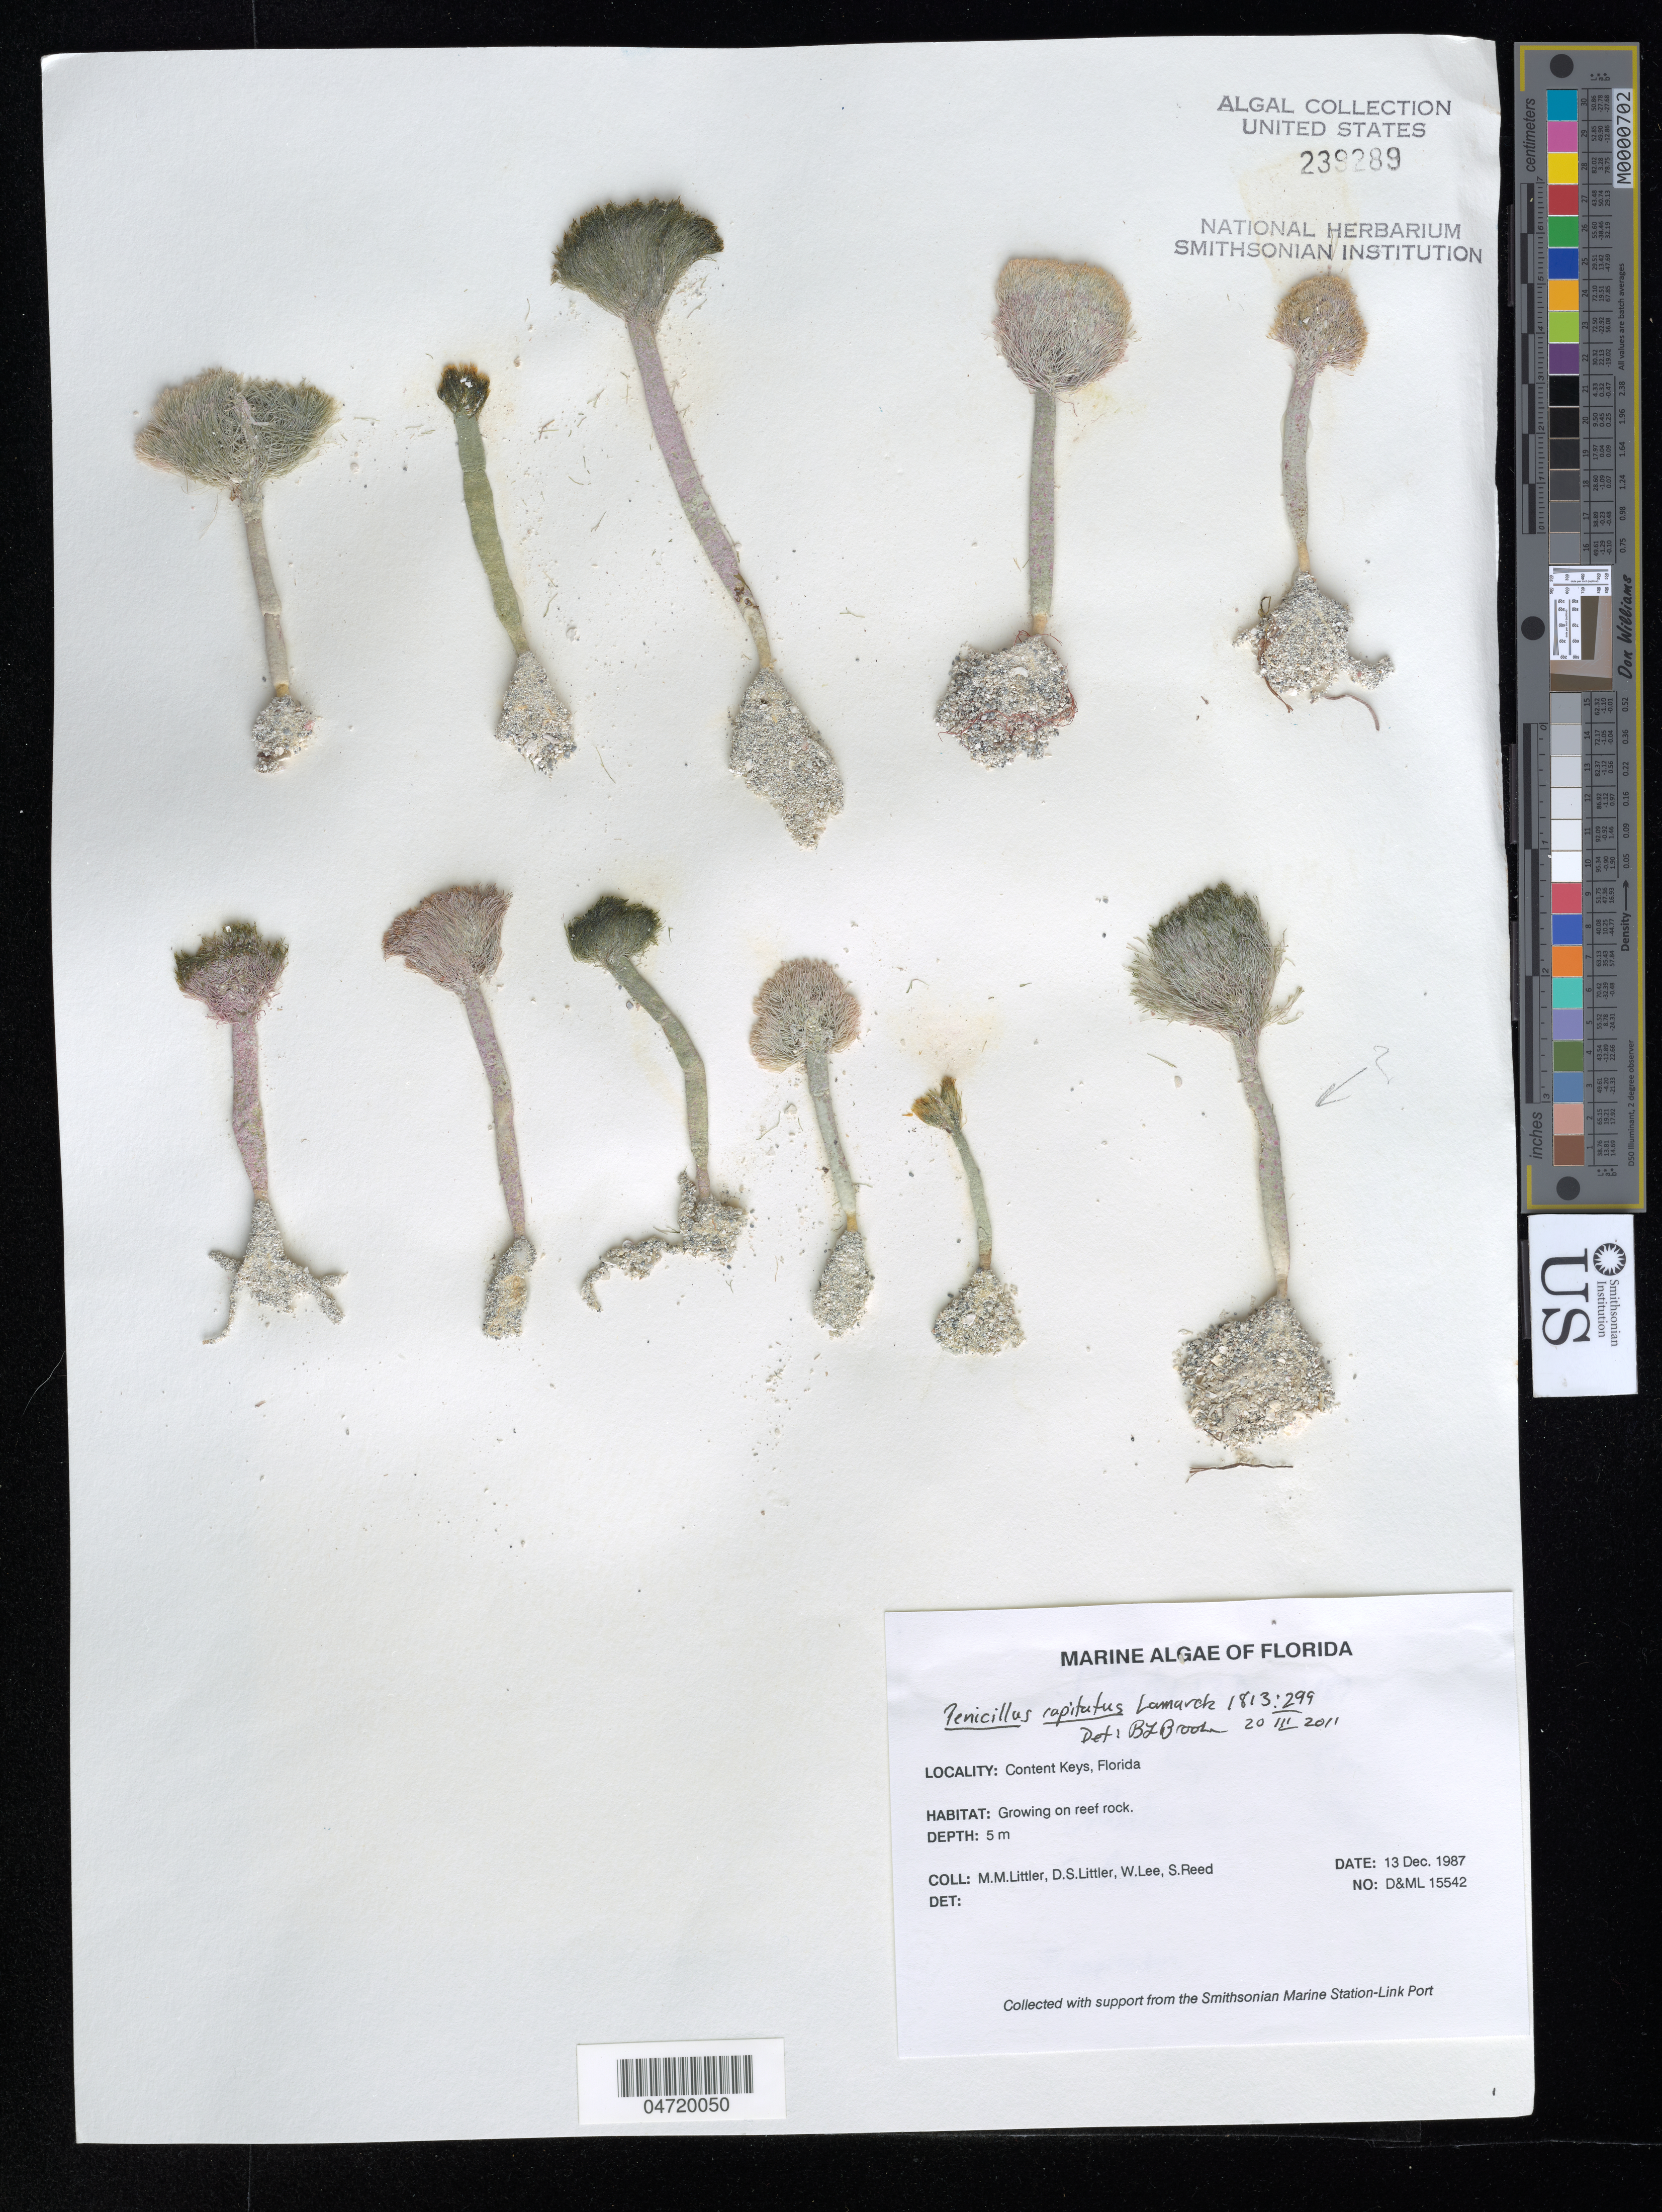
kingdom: Plantae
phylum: Chlorophyta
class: Ulvophyceae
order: Bryopsidales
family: Udoteaceae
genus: Penicillus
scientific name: Penicillus capitatus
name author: Lam.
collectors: M. M. Littler, D. S. Littler, W. Lee & S. Reed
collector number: D&ML15542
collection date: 1987-12-13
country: United States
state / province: Florida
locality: Content Keys.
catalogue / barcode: US 239289